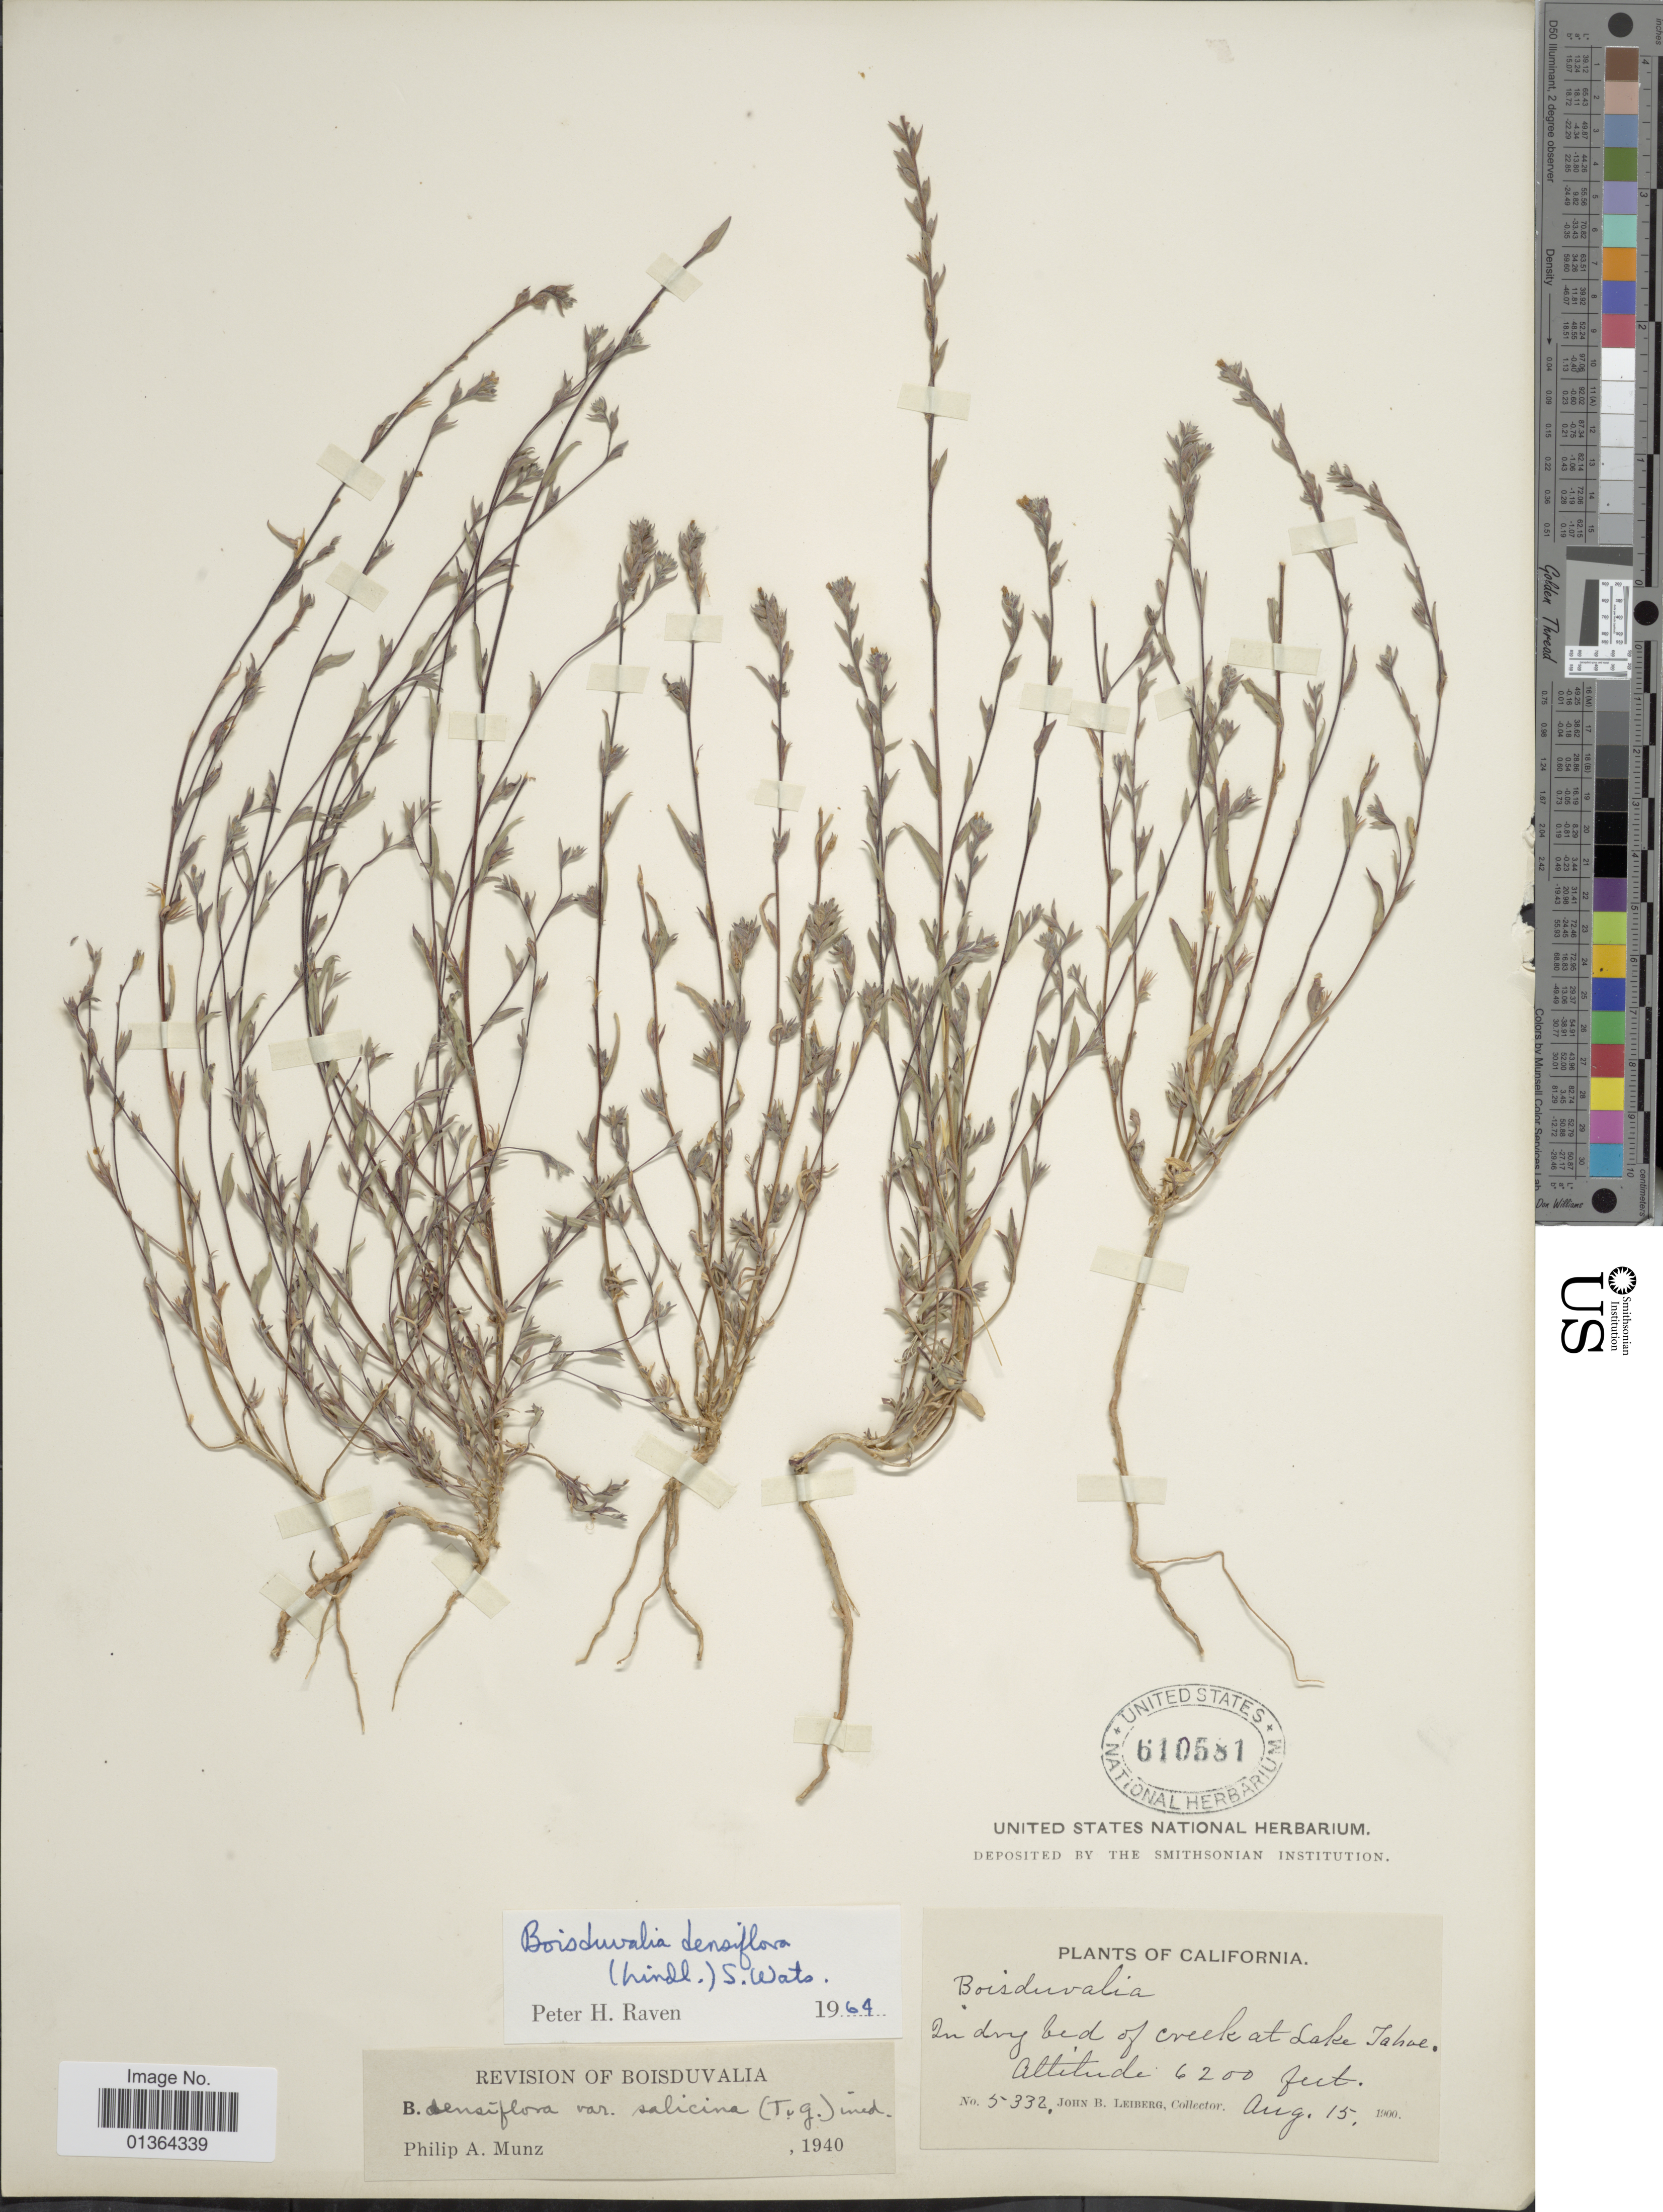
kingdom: Plantae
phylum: Tracheophyta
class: Magnoliopsida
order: Myrtales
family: Onagraceae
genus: Epilobium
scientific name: Epilobium densiflorum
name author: (Lindl.) Hoch & P.H. Raven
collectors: J. B. Leiberg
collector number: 5332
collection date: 1900-08-15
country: United States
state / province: California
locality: In dry bed of creek at Lake Tahoe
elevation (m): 1890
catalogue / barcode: US 610581